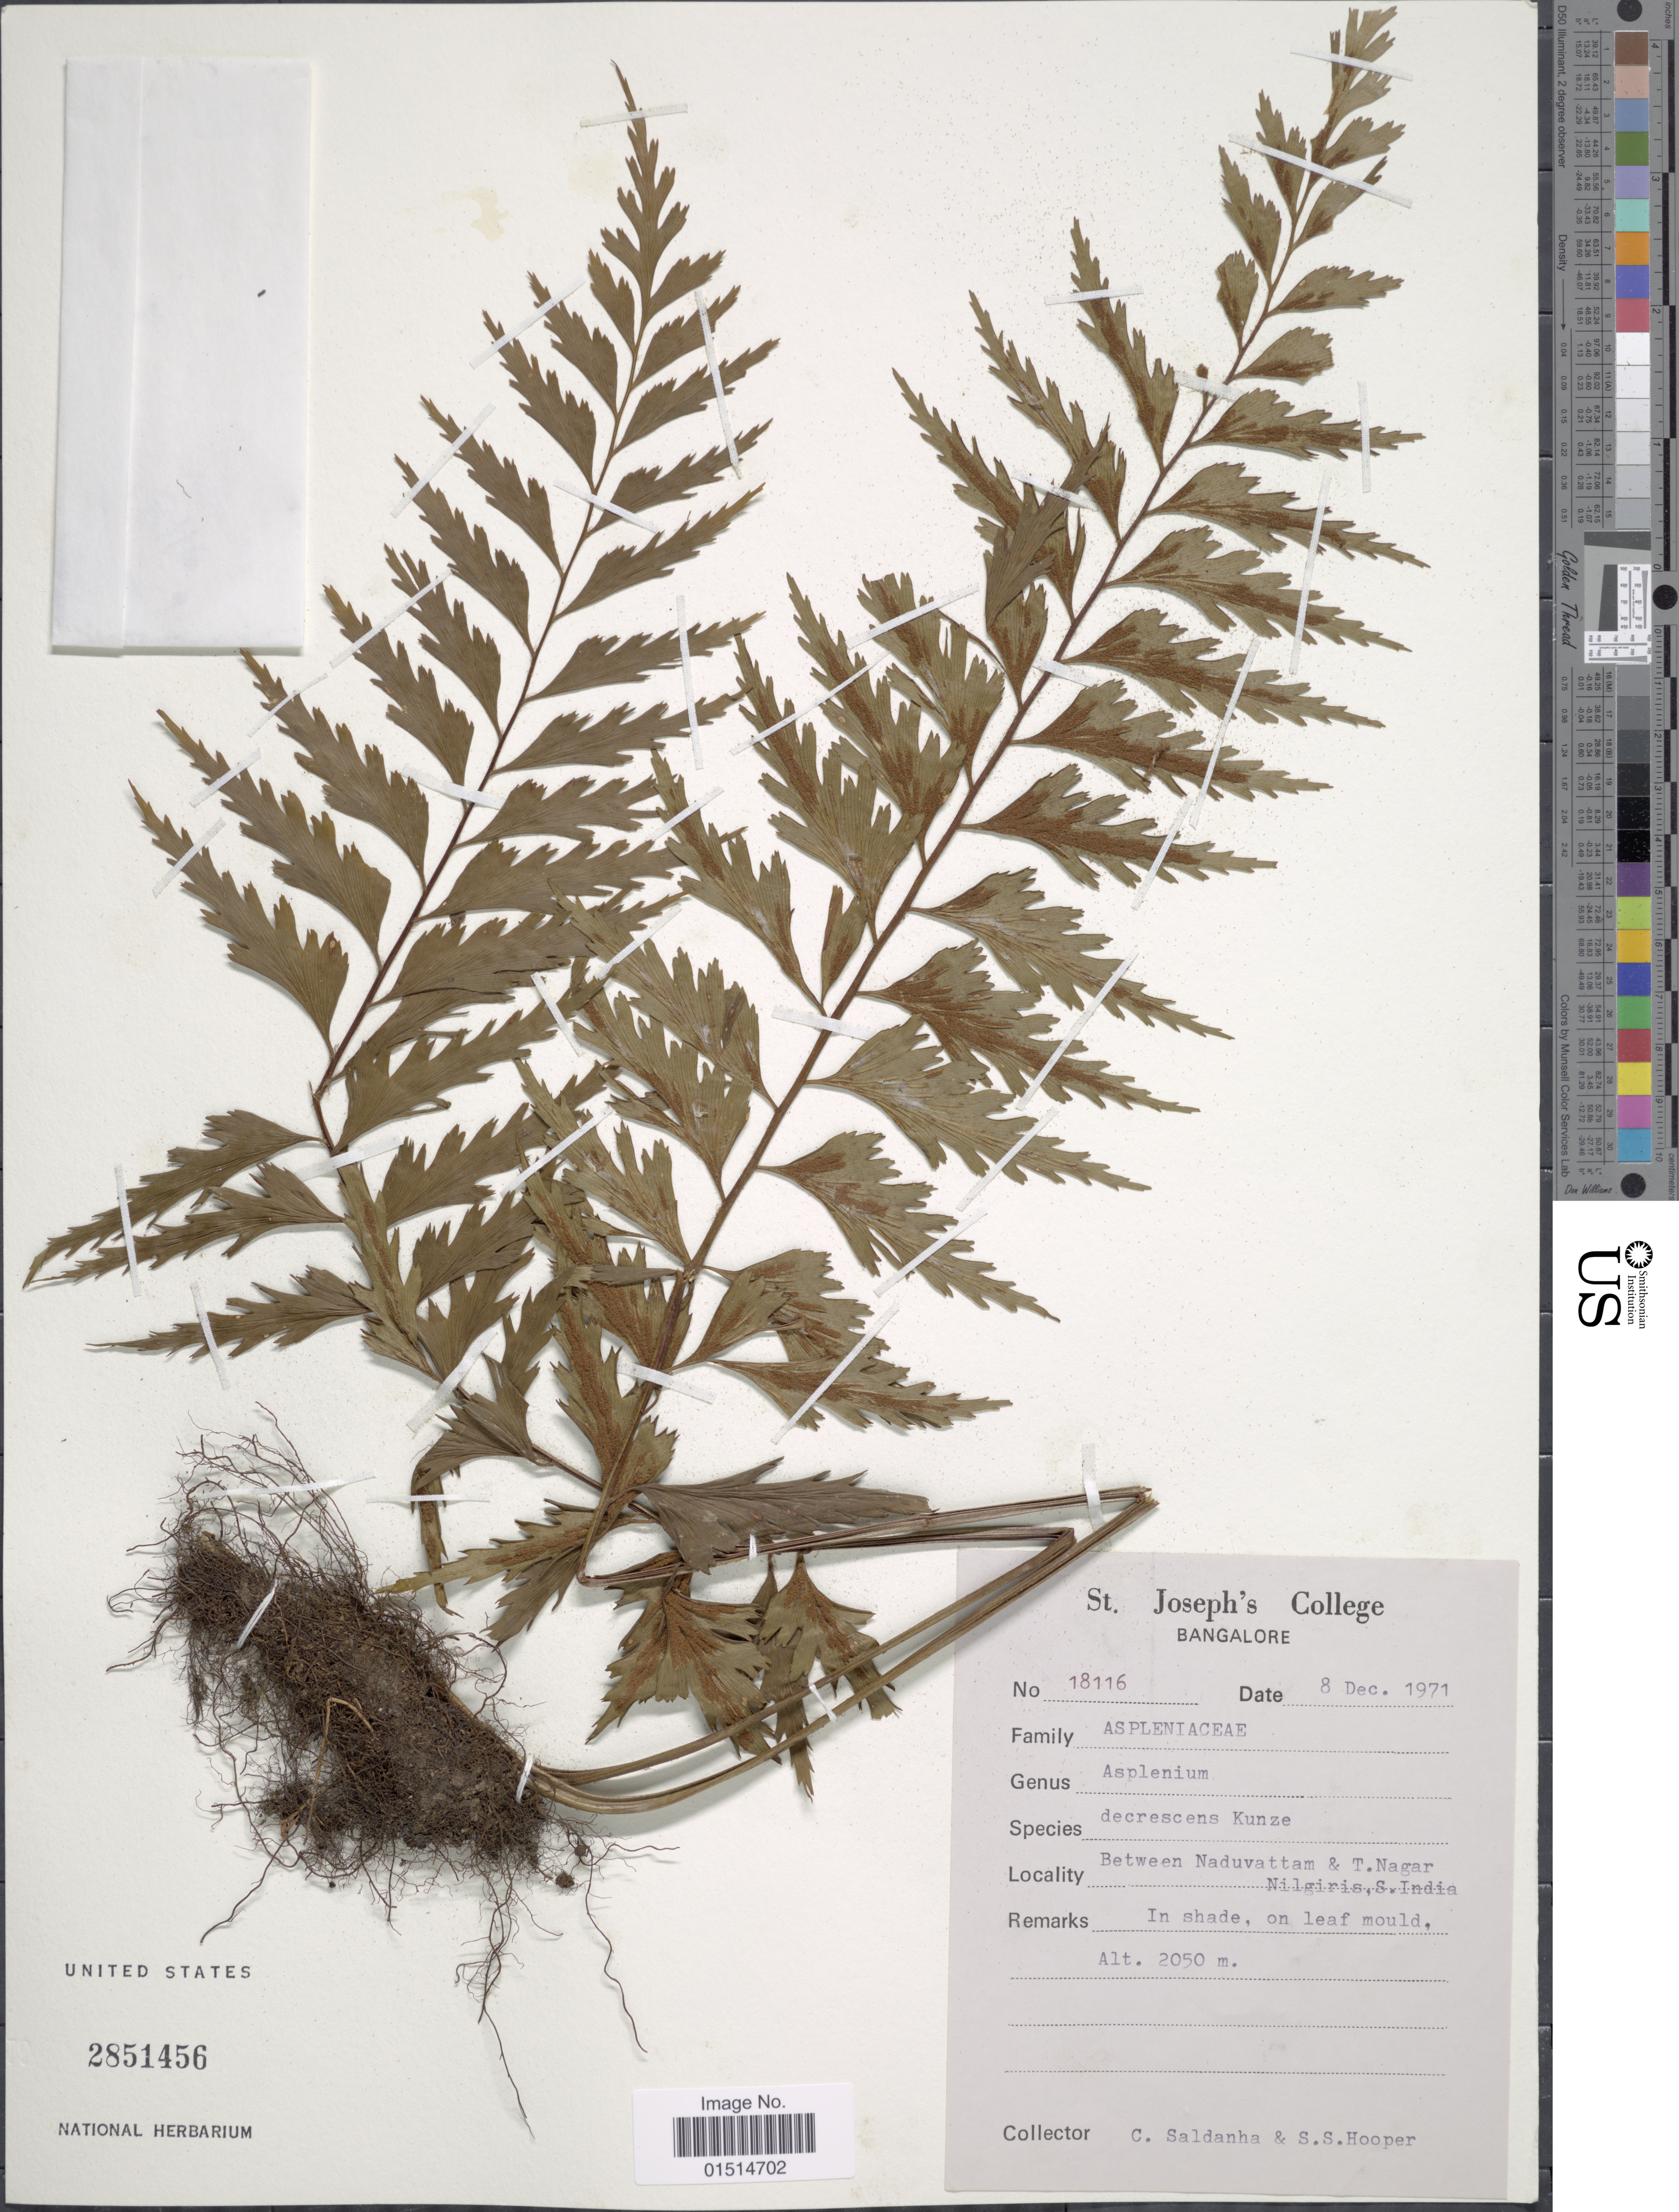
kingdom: Plantae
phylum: Tracheophyta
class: Polypodiopsida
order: Polypodiales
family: Aspleniaceae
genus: Asplenium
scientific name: Asplenium decrescens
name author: Kunze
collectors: C. Saldanha & S. S. Hooper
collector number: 18116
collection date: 1971-12-08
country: India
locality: Bangalore, Between Naduvattam & T. Nagar Nilgiris, S. India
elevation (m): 2050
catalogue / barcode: US 2851456